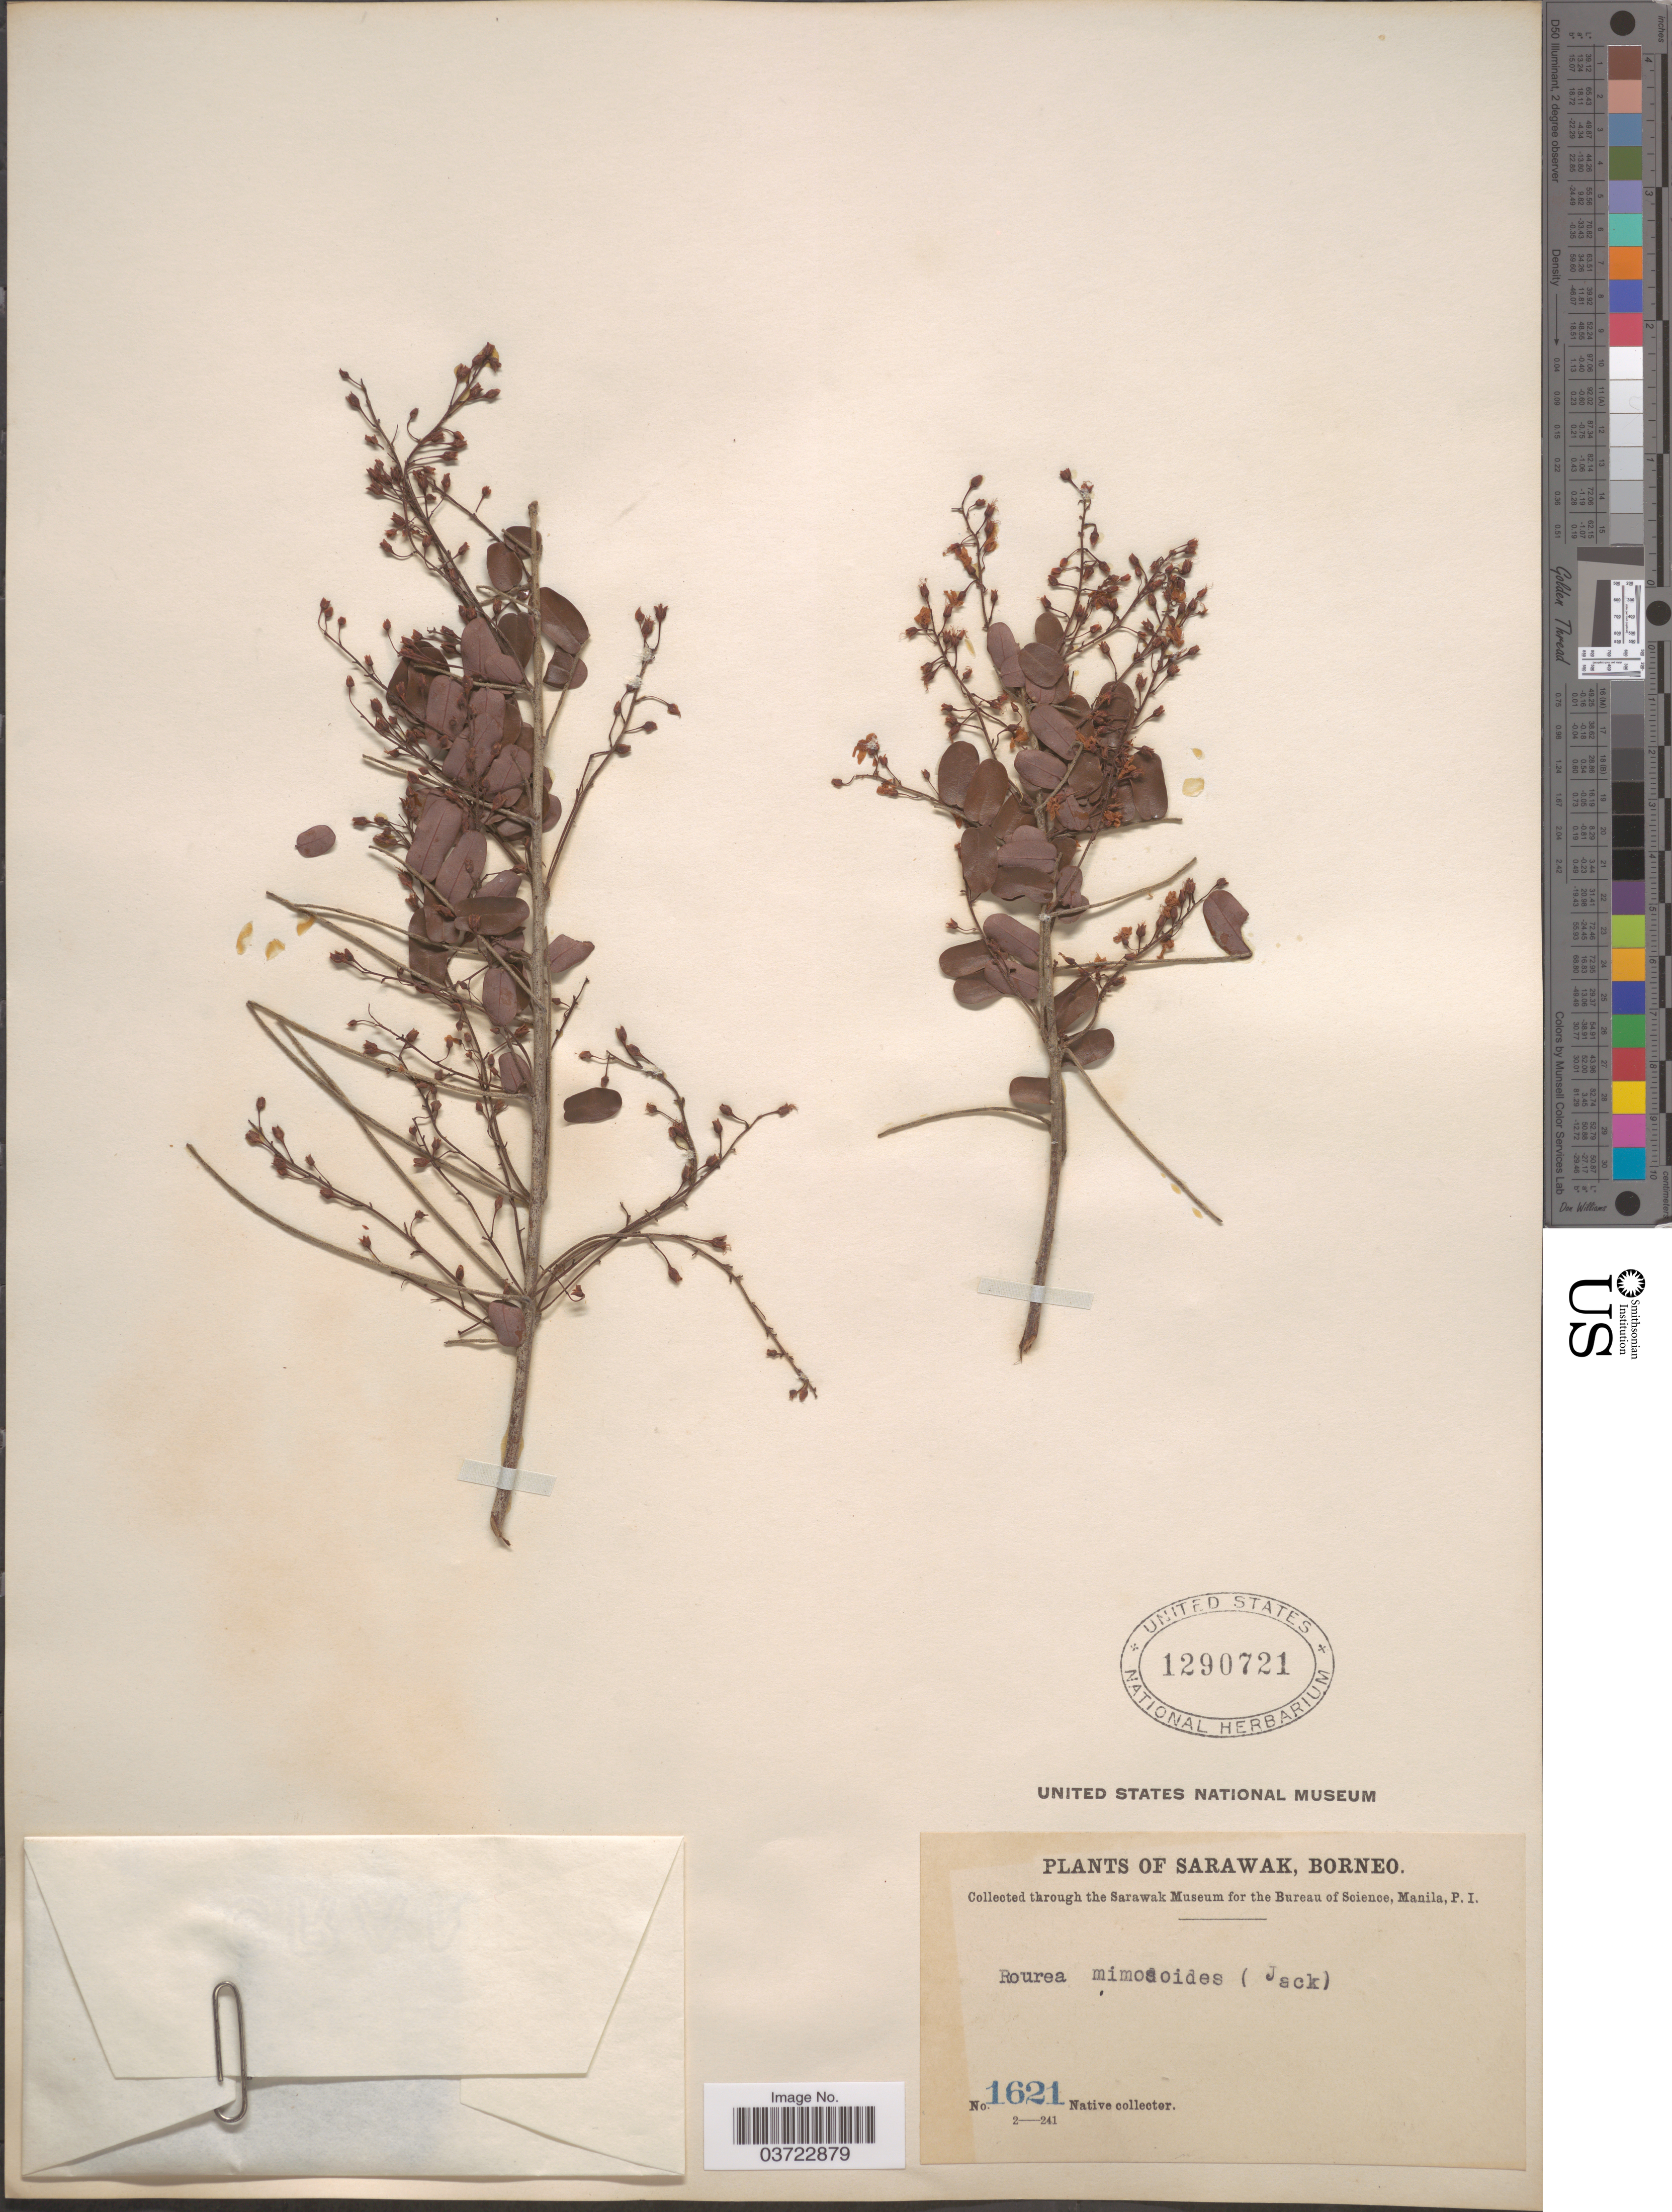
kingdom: Plantae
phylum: Tracheophyta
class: Magnoliopsida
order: Oxalidales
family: Connaraceae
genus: Rourea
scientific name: Rourea mimosoides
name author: (Vahl) Planch.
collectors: Native collector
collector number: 1621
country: Malaysia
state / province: Sarawak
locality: Borneo.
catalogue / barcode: US 1290721